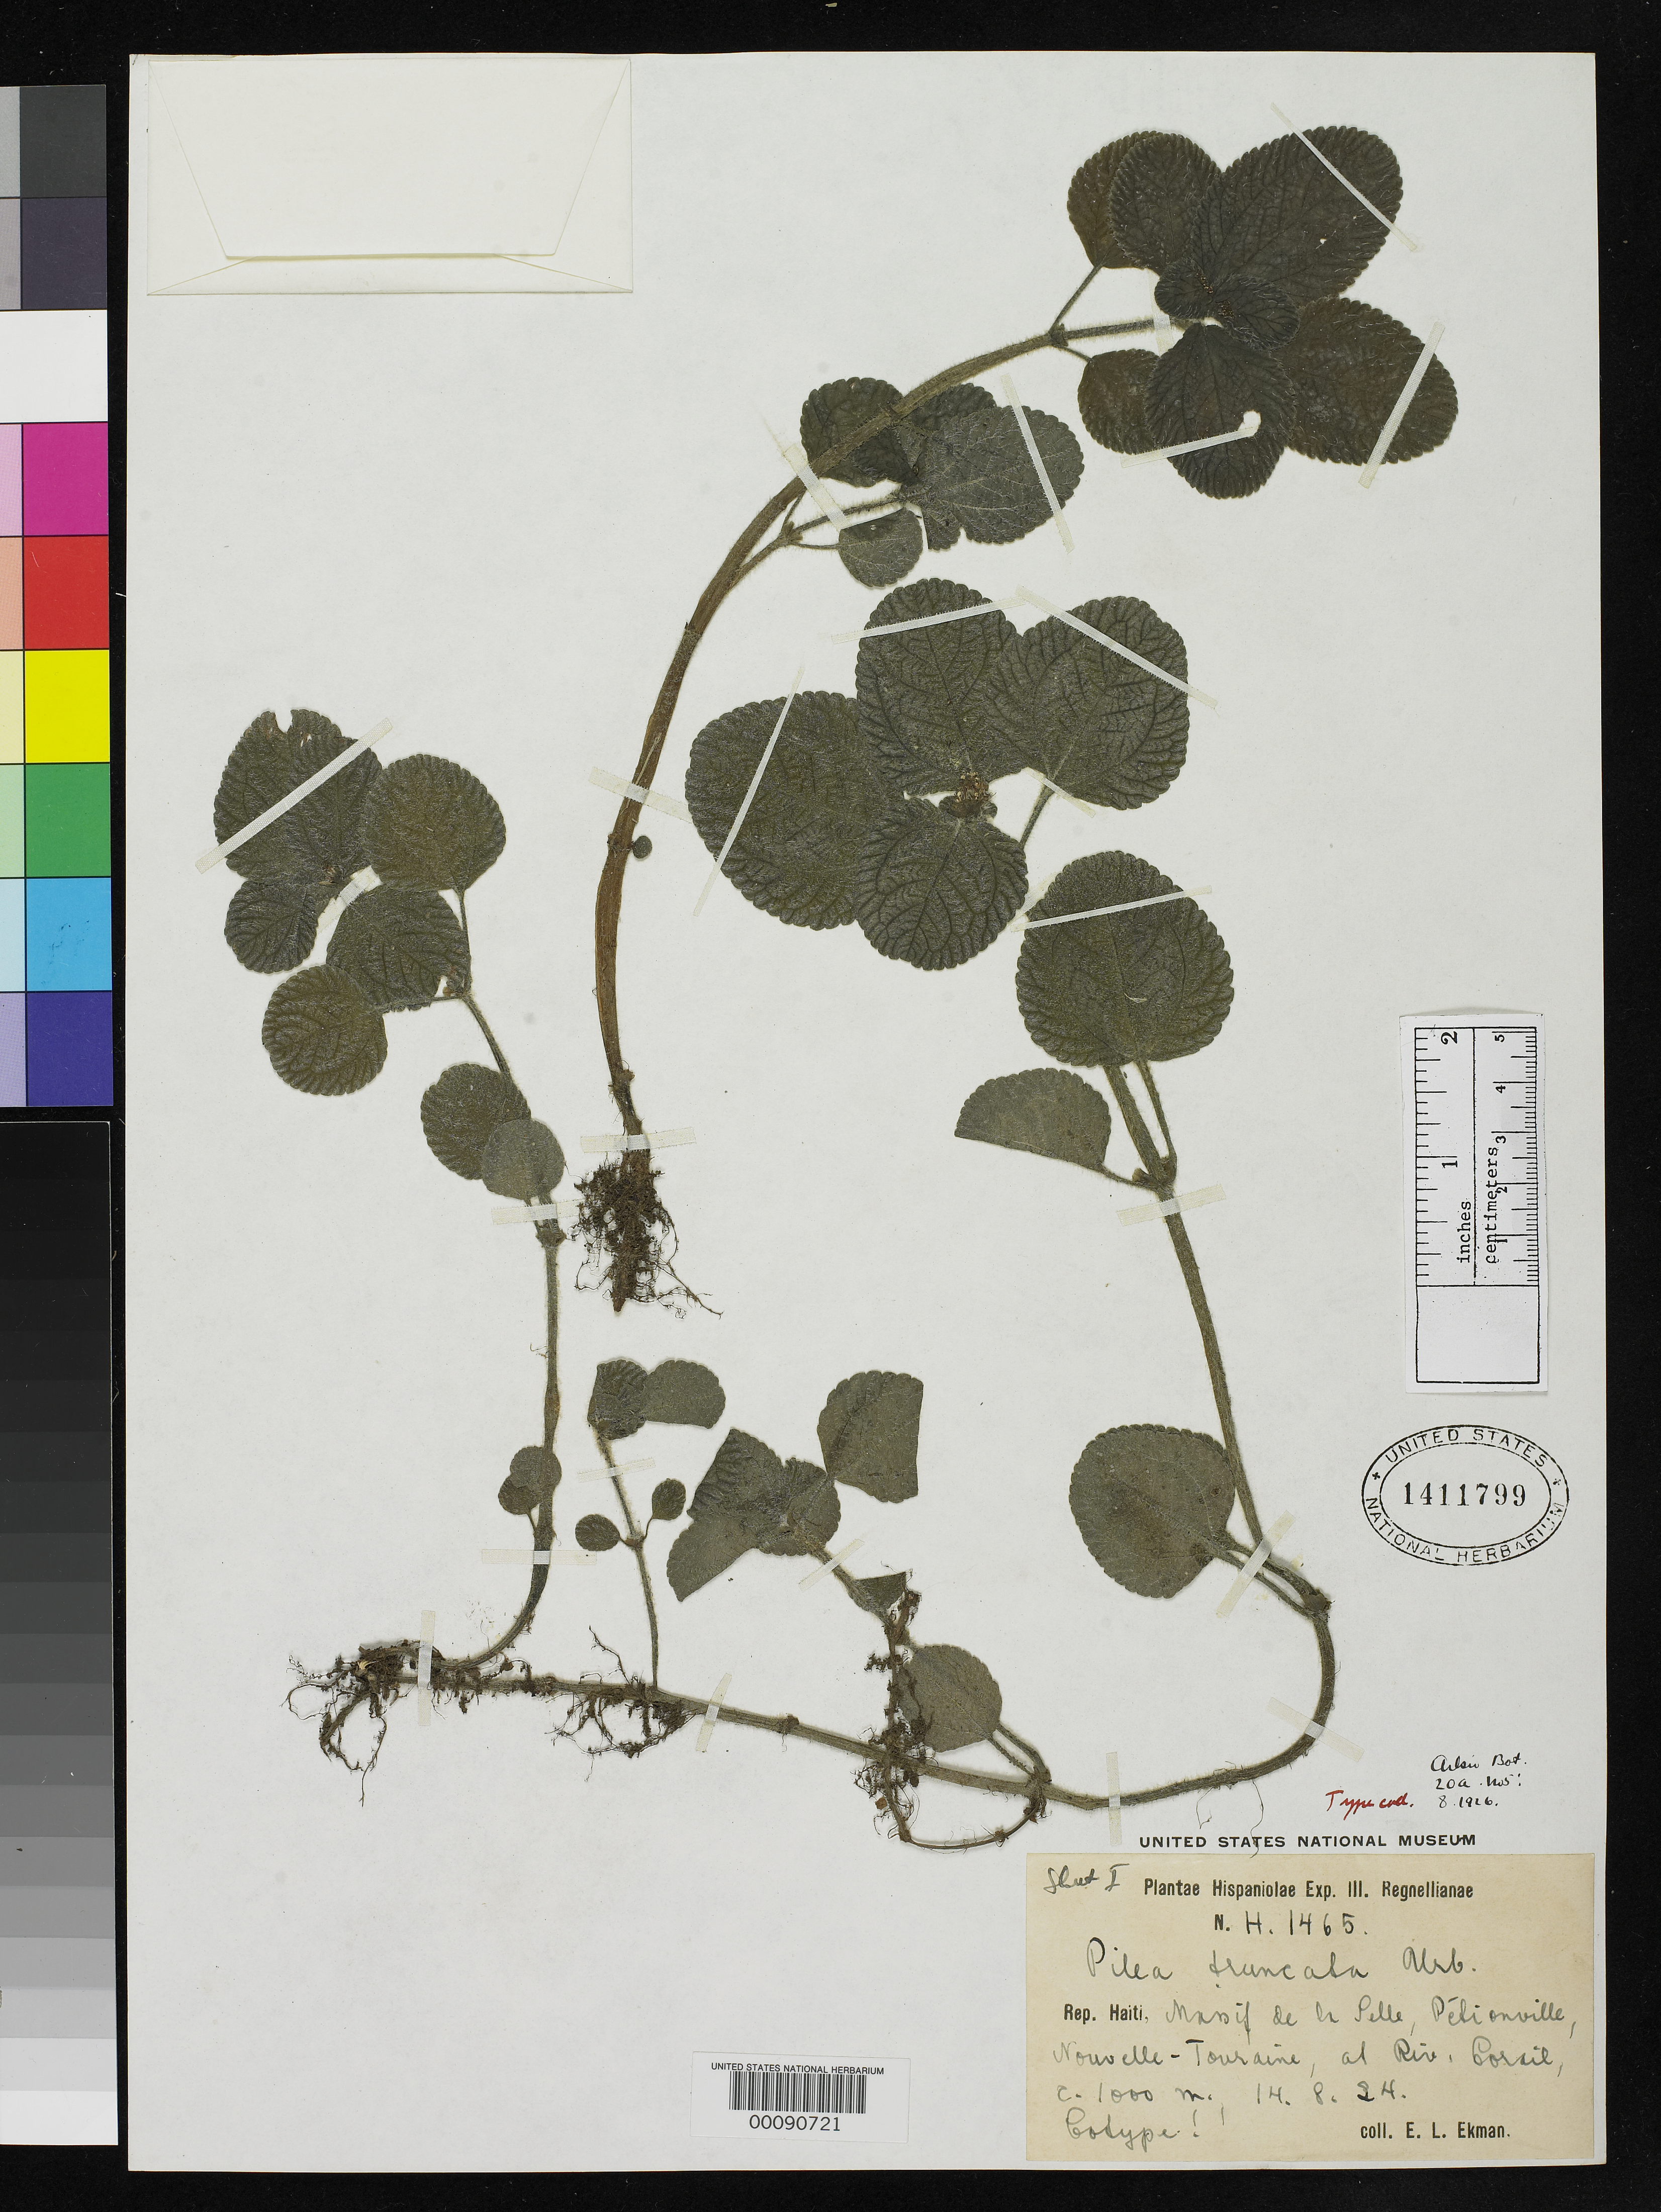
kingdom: Plantae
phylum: Tracheophyta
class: Magnoliopsida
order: Rosales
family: Urticaceae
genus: Pilea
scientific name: Pilea truncata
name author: Urb.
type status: Isotype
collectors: E. L. Ekman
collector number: H 1465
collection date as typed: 14 Aug 1924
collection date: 1924-08-14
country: Haiti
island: Hispaniola Island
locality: Massif de La Selle, prope Nouvelle Tourraine adchapelle Faure, Riv. Corail.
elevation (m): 1000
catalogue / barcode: US 1411799